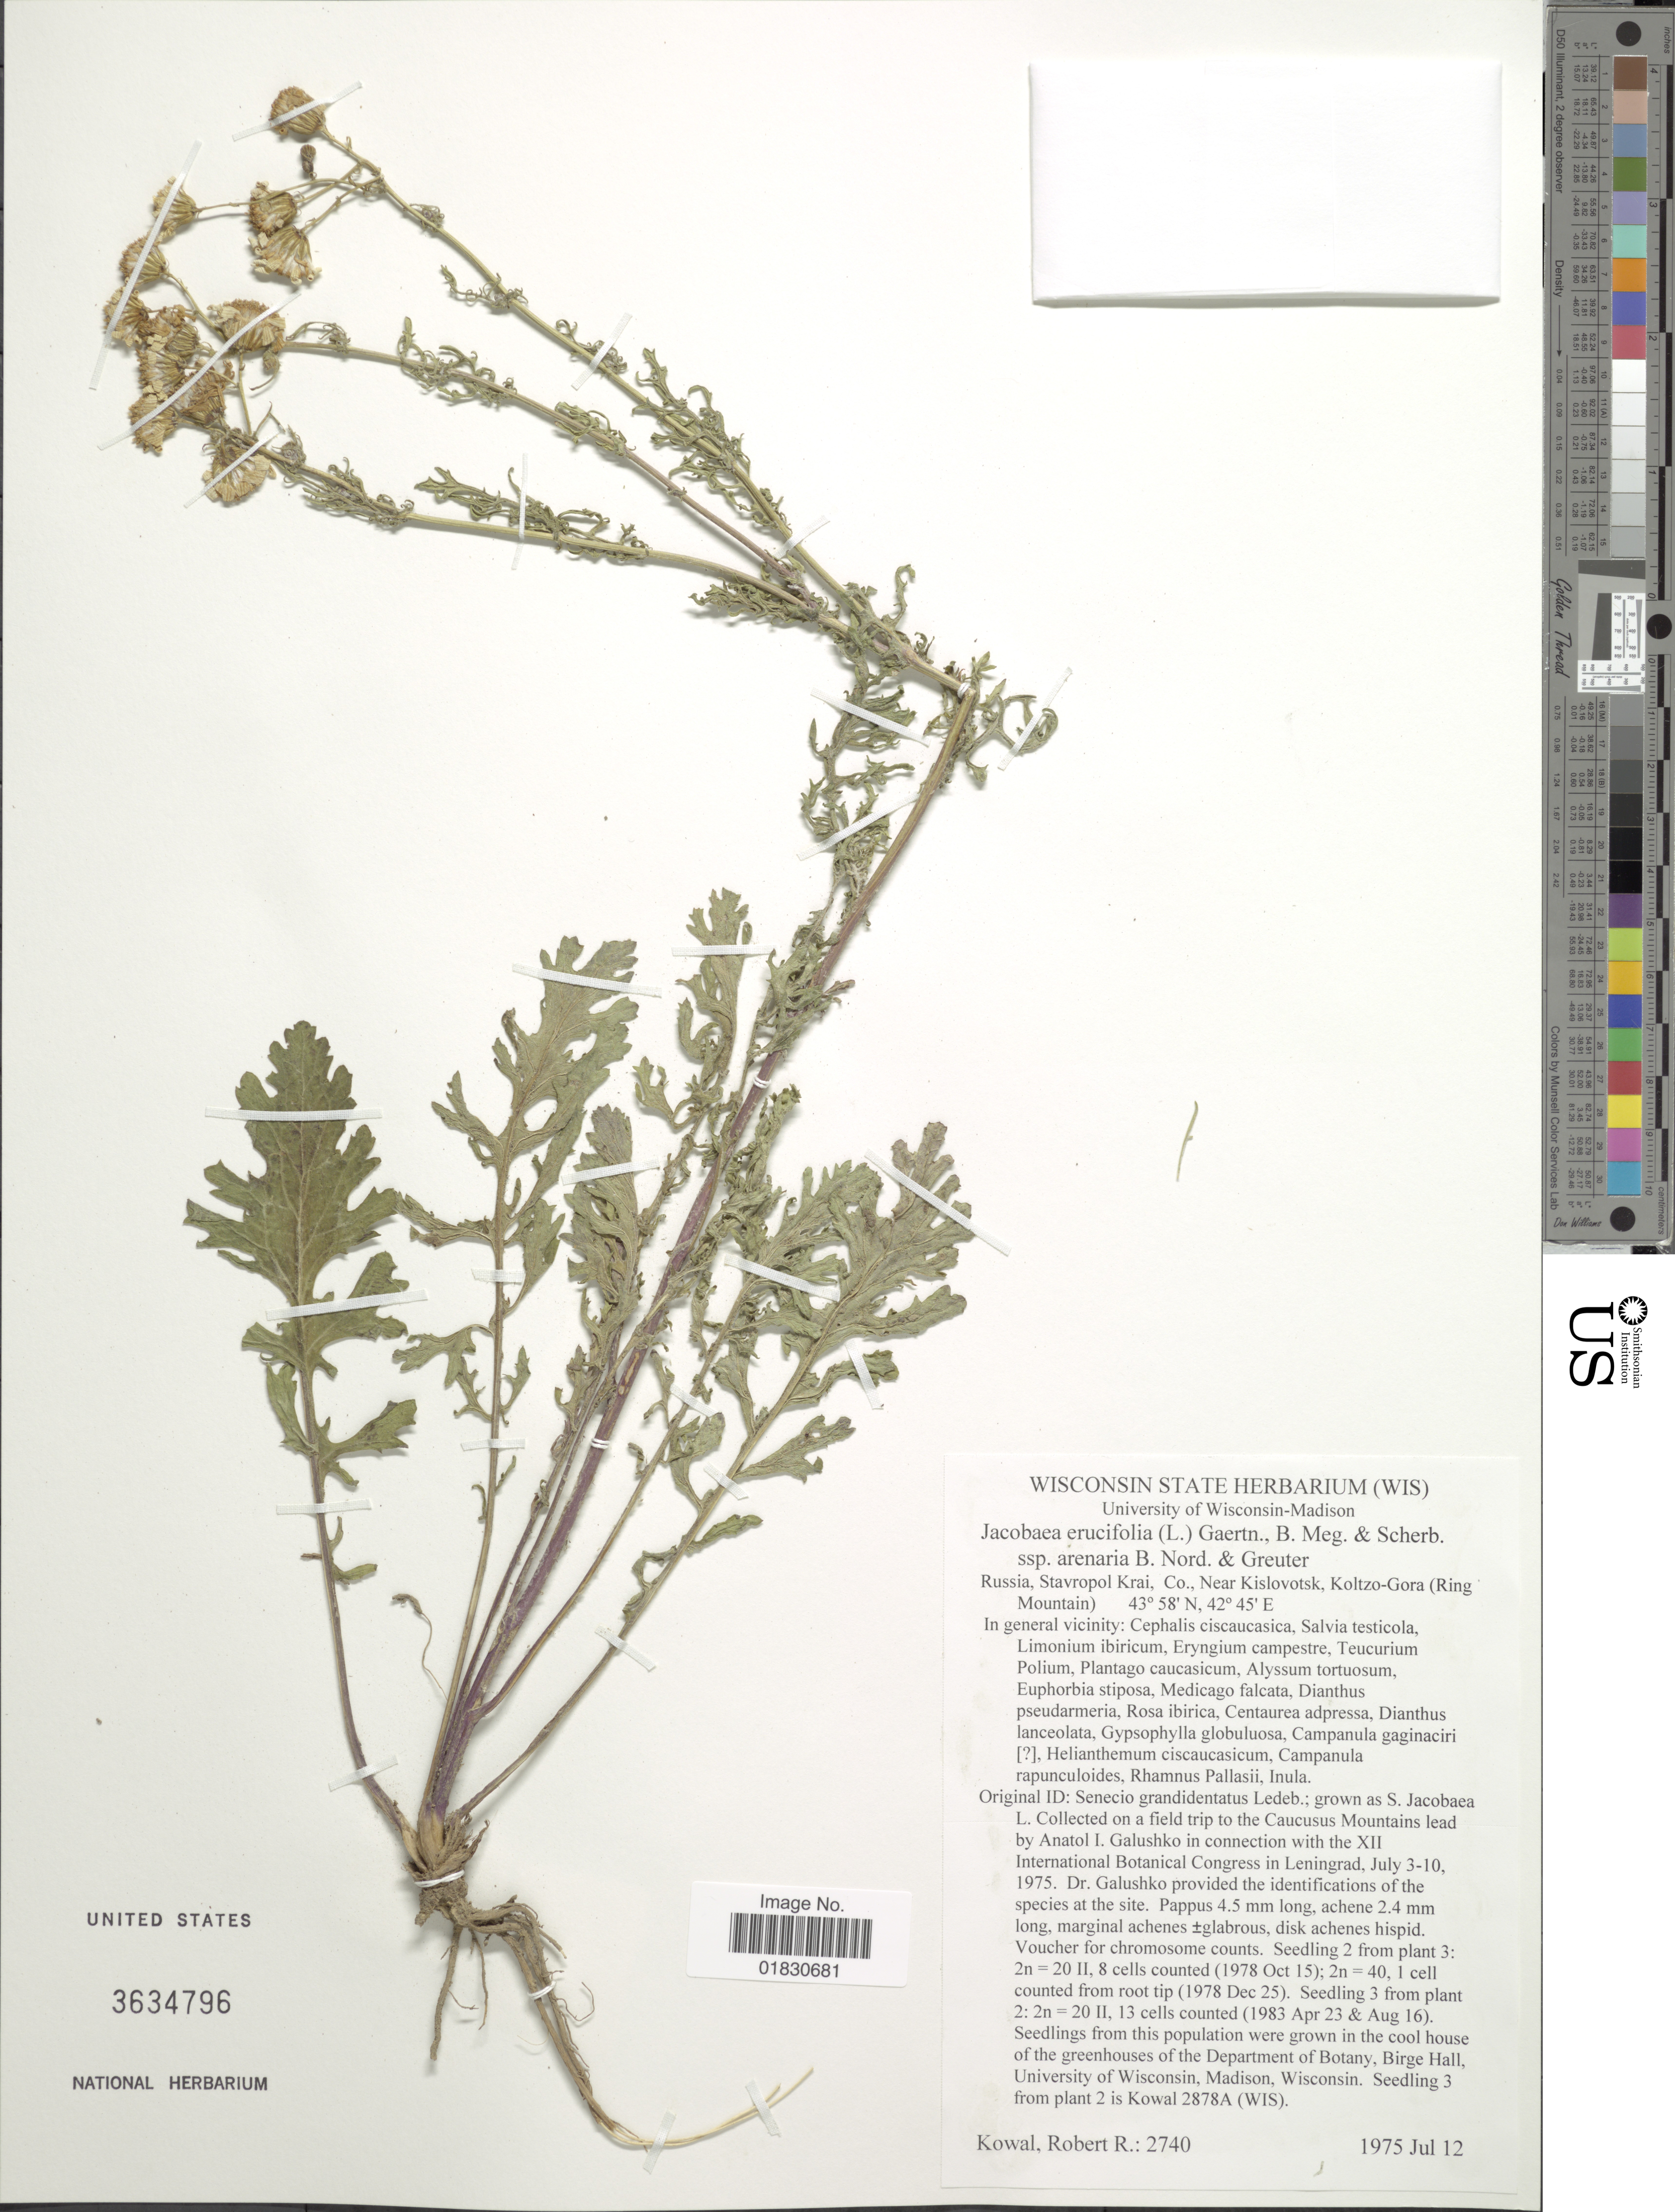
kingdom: Plantae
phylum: Tracheophyta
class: Magnoliopsida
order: Asterales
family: Asteraceae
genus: Packera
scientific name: Packera eurycephala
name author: (Torr. & A. Gray) W.A. Weber & Á. Löve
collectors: R. Kowal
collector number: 2740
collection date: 1975-07-12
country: Russian Federation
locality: Russia, Stavropol Krai, Co., Near Kislovodsk, Koltzo-Gora (Ring Mountain)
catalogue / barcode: US 3634796